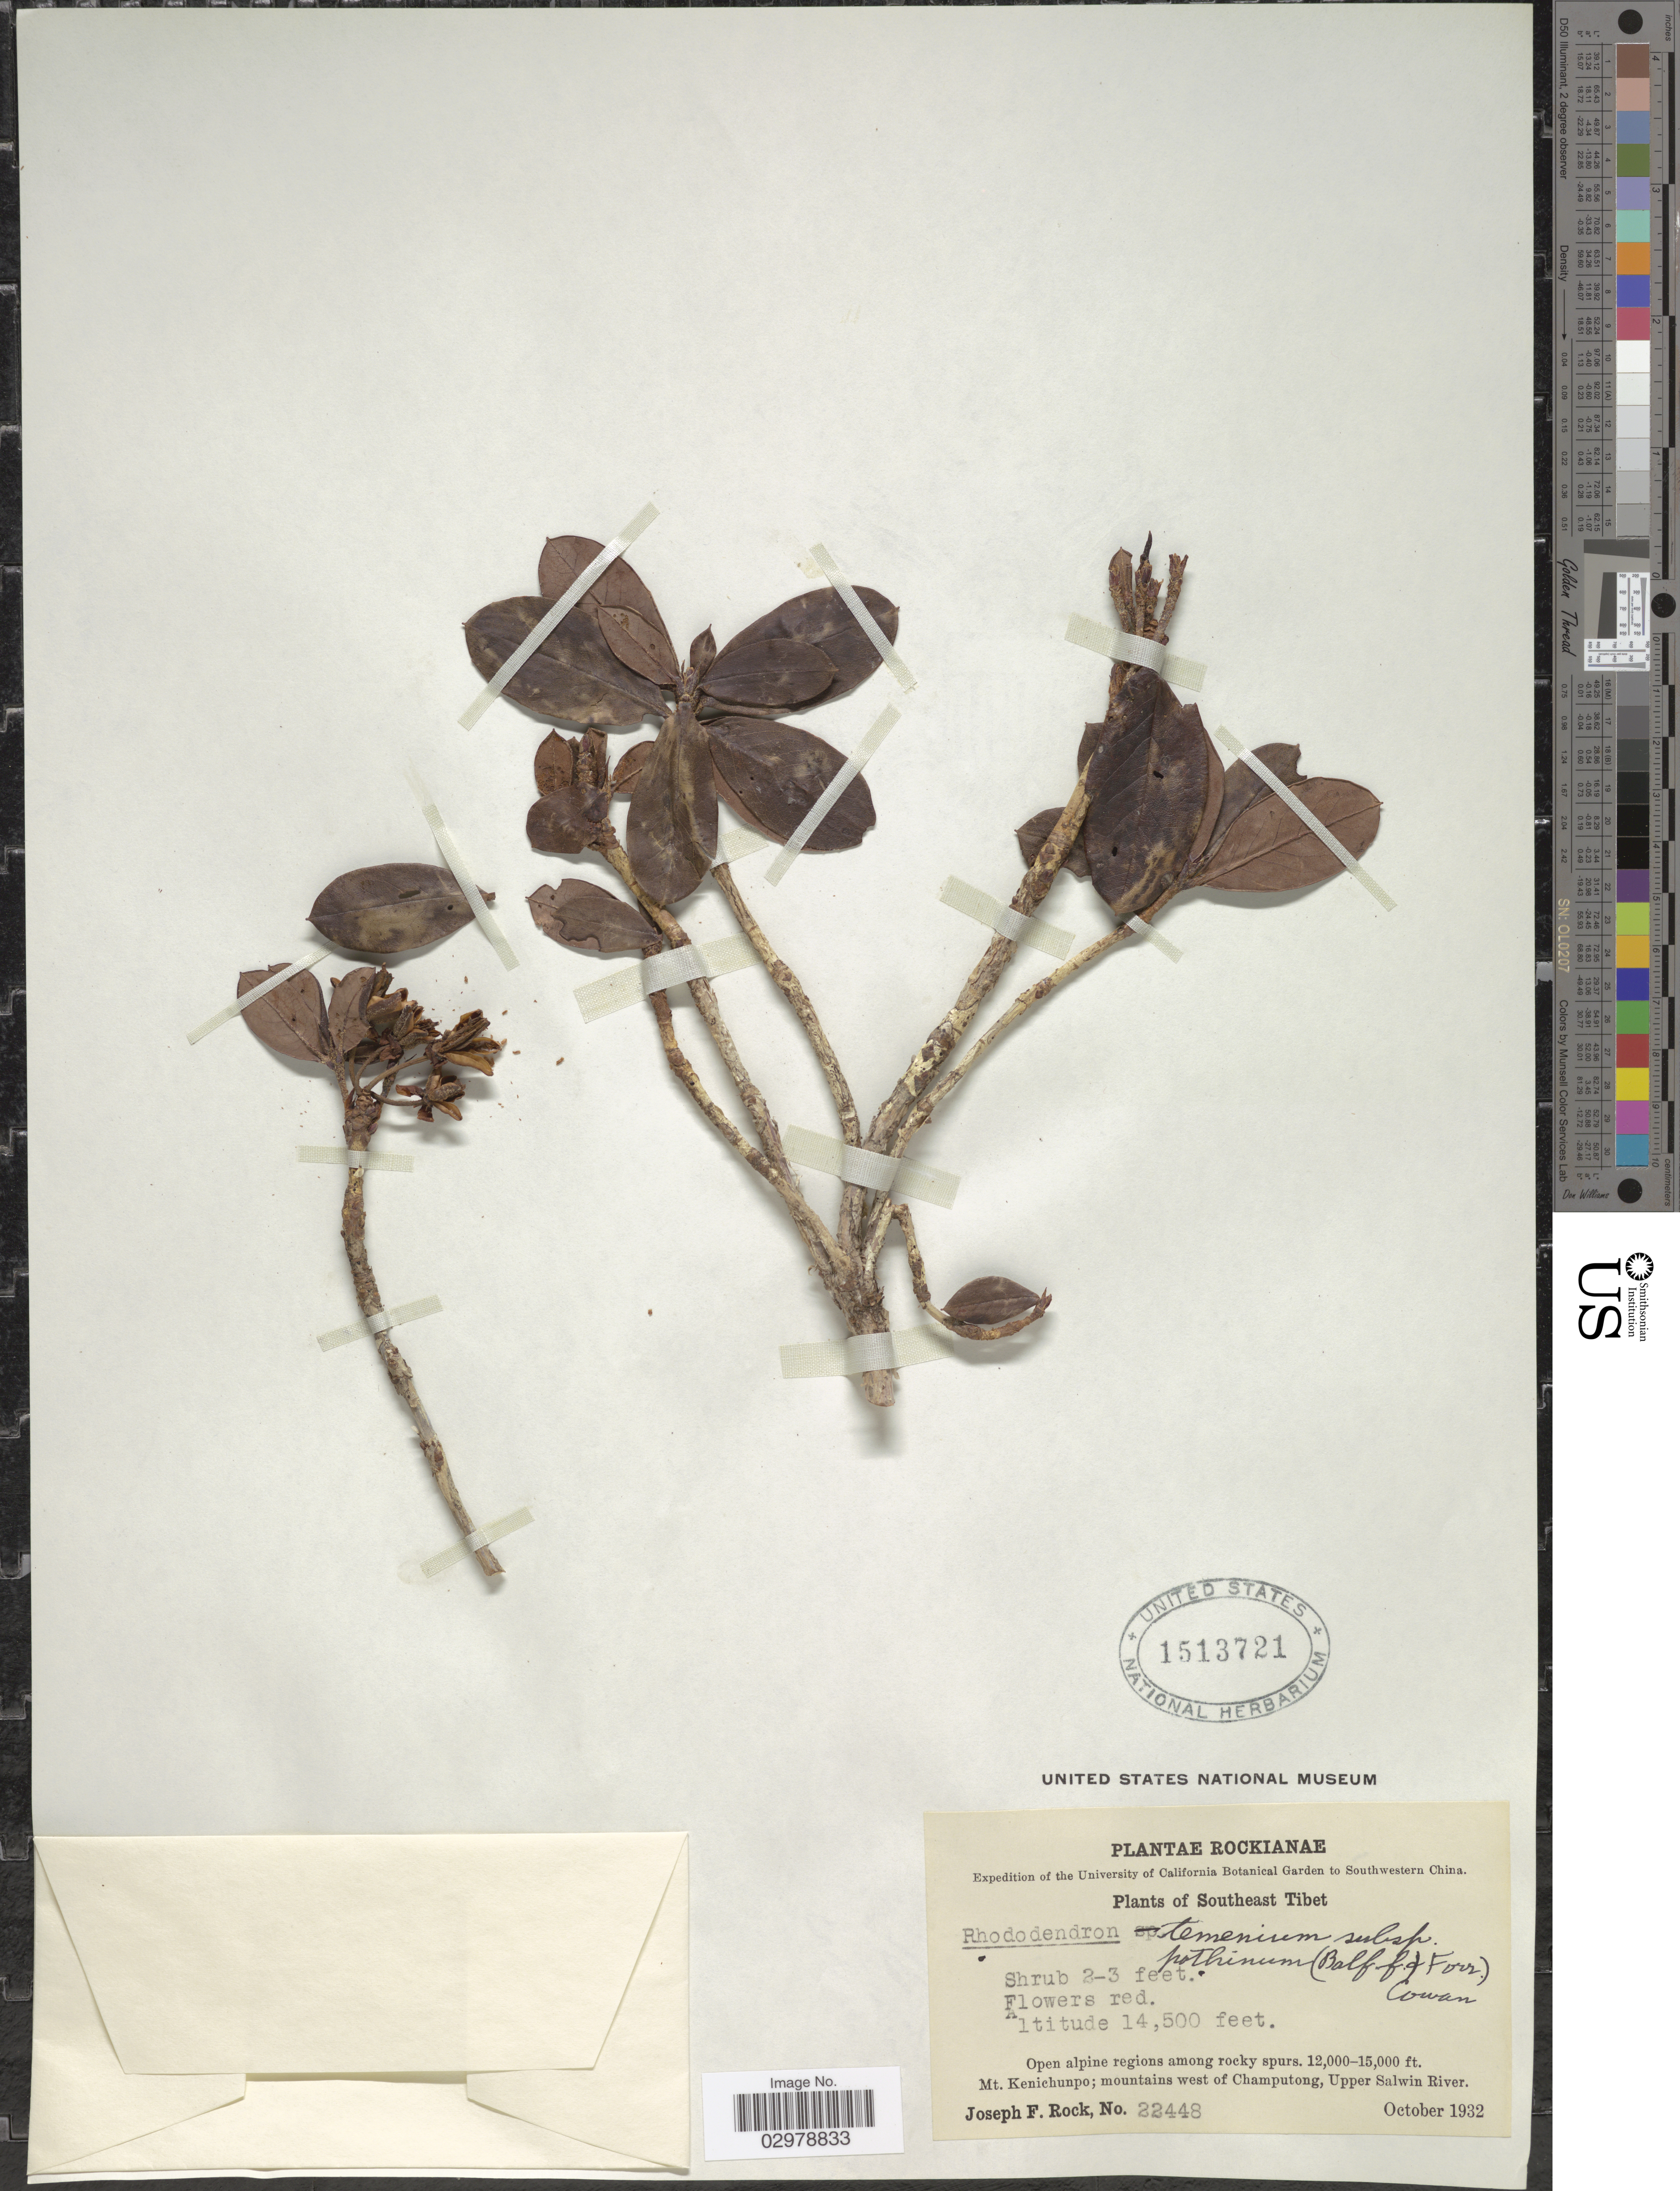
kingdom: Plantae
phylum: Tracheophyta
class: Magnoliopsida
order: Ericales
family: Ericaceae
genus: Rhododendron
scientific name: Rhododendron temenium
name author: Balf. f. & Forrest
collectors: J. F. Rock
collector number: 22448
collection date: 1932-10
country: China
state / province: Xizang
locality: Southwestern China. Southeast Tibet. Mt. Kenichunpo; mountains west of Champutong, Upper Salwin River.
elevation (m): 4420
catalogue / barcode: US 1513721